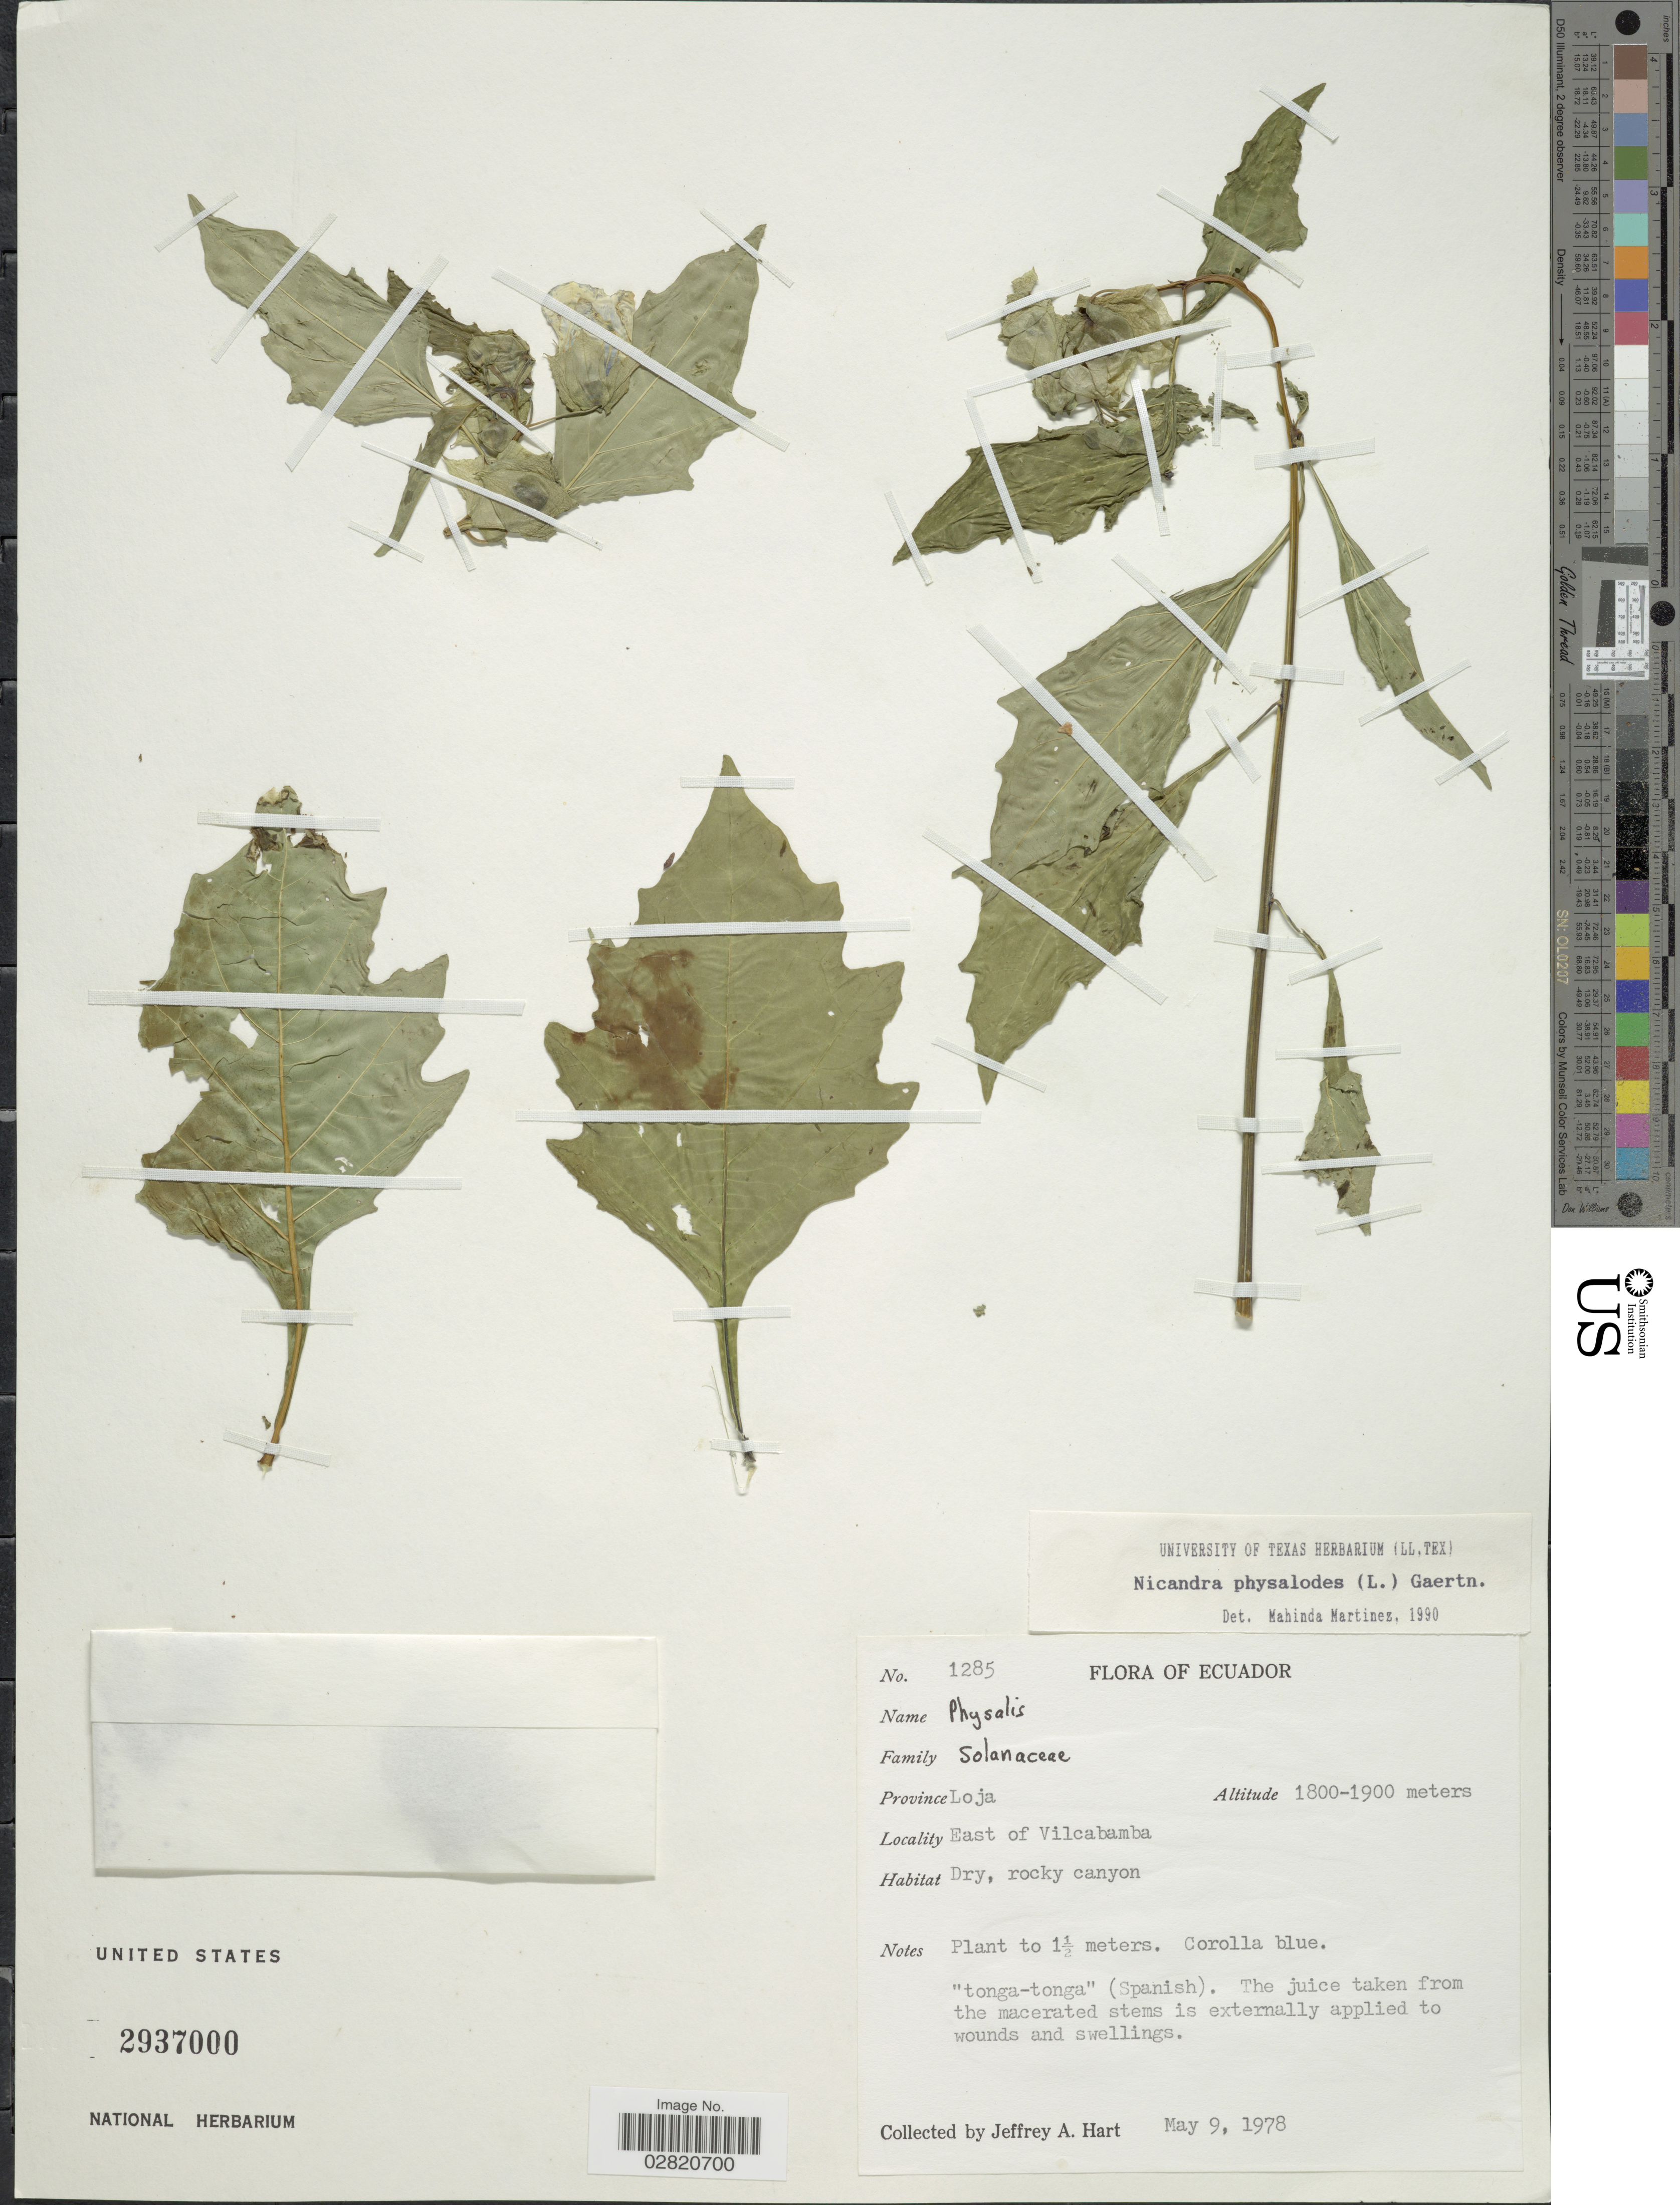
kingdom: Plantae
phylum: Tracheophyta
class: Magnoliopsida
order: Solanales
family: Solanaceae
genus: Nicandra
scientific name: Nicandra physalodes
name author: (L.) Gaertn.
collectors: J. A. Hart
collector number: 1285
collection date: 1978-05-09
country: Ecuador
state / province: Loja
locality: East of Vilcabamba.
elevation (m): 1800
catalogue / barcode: US 2937000